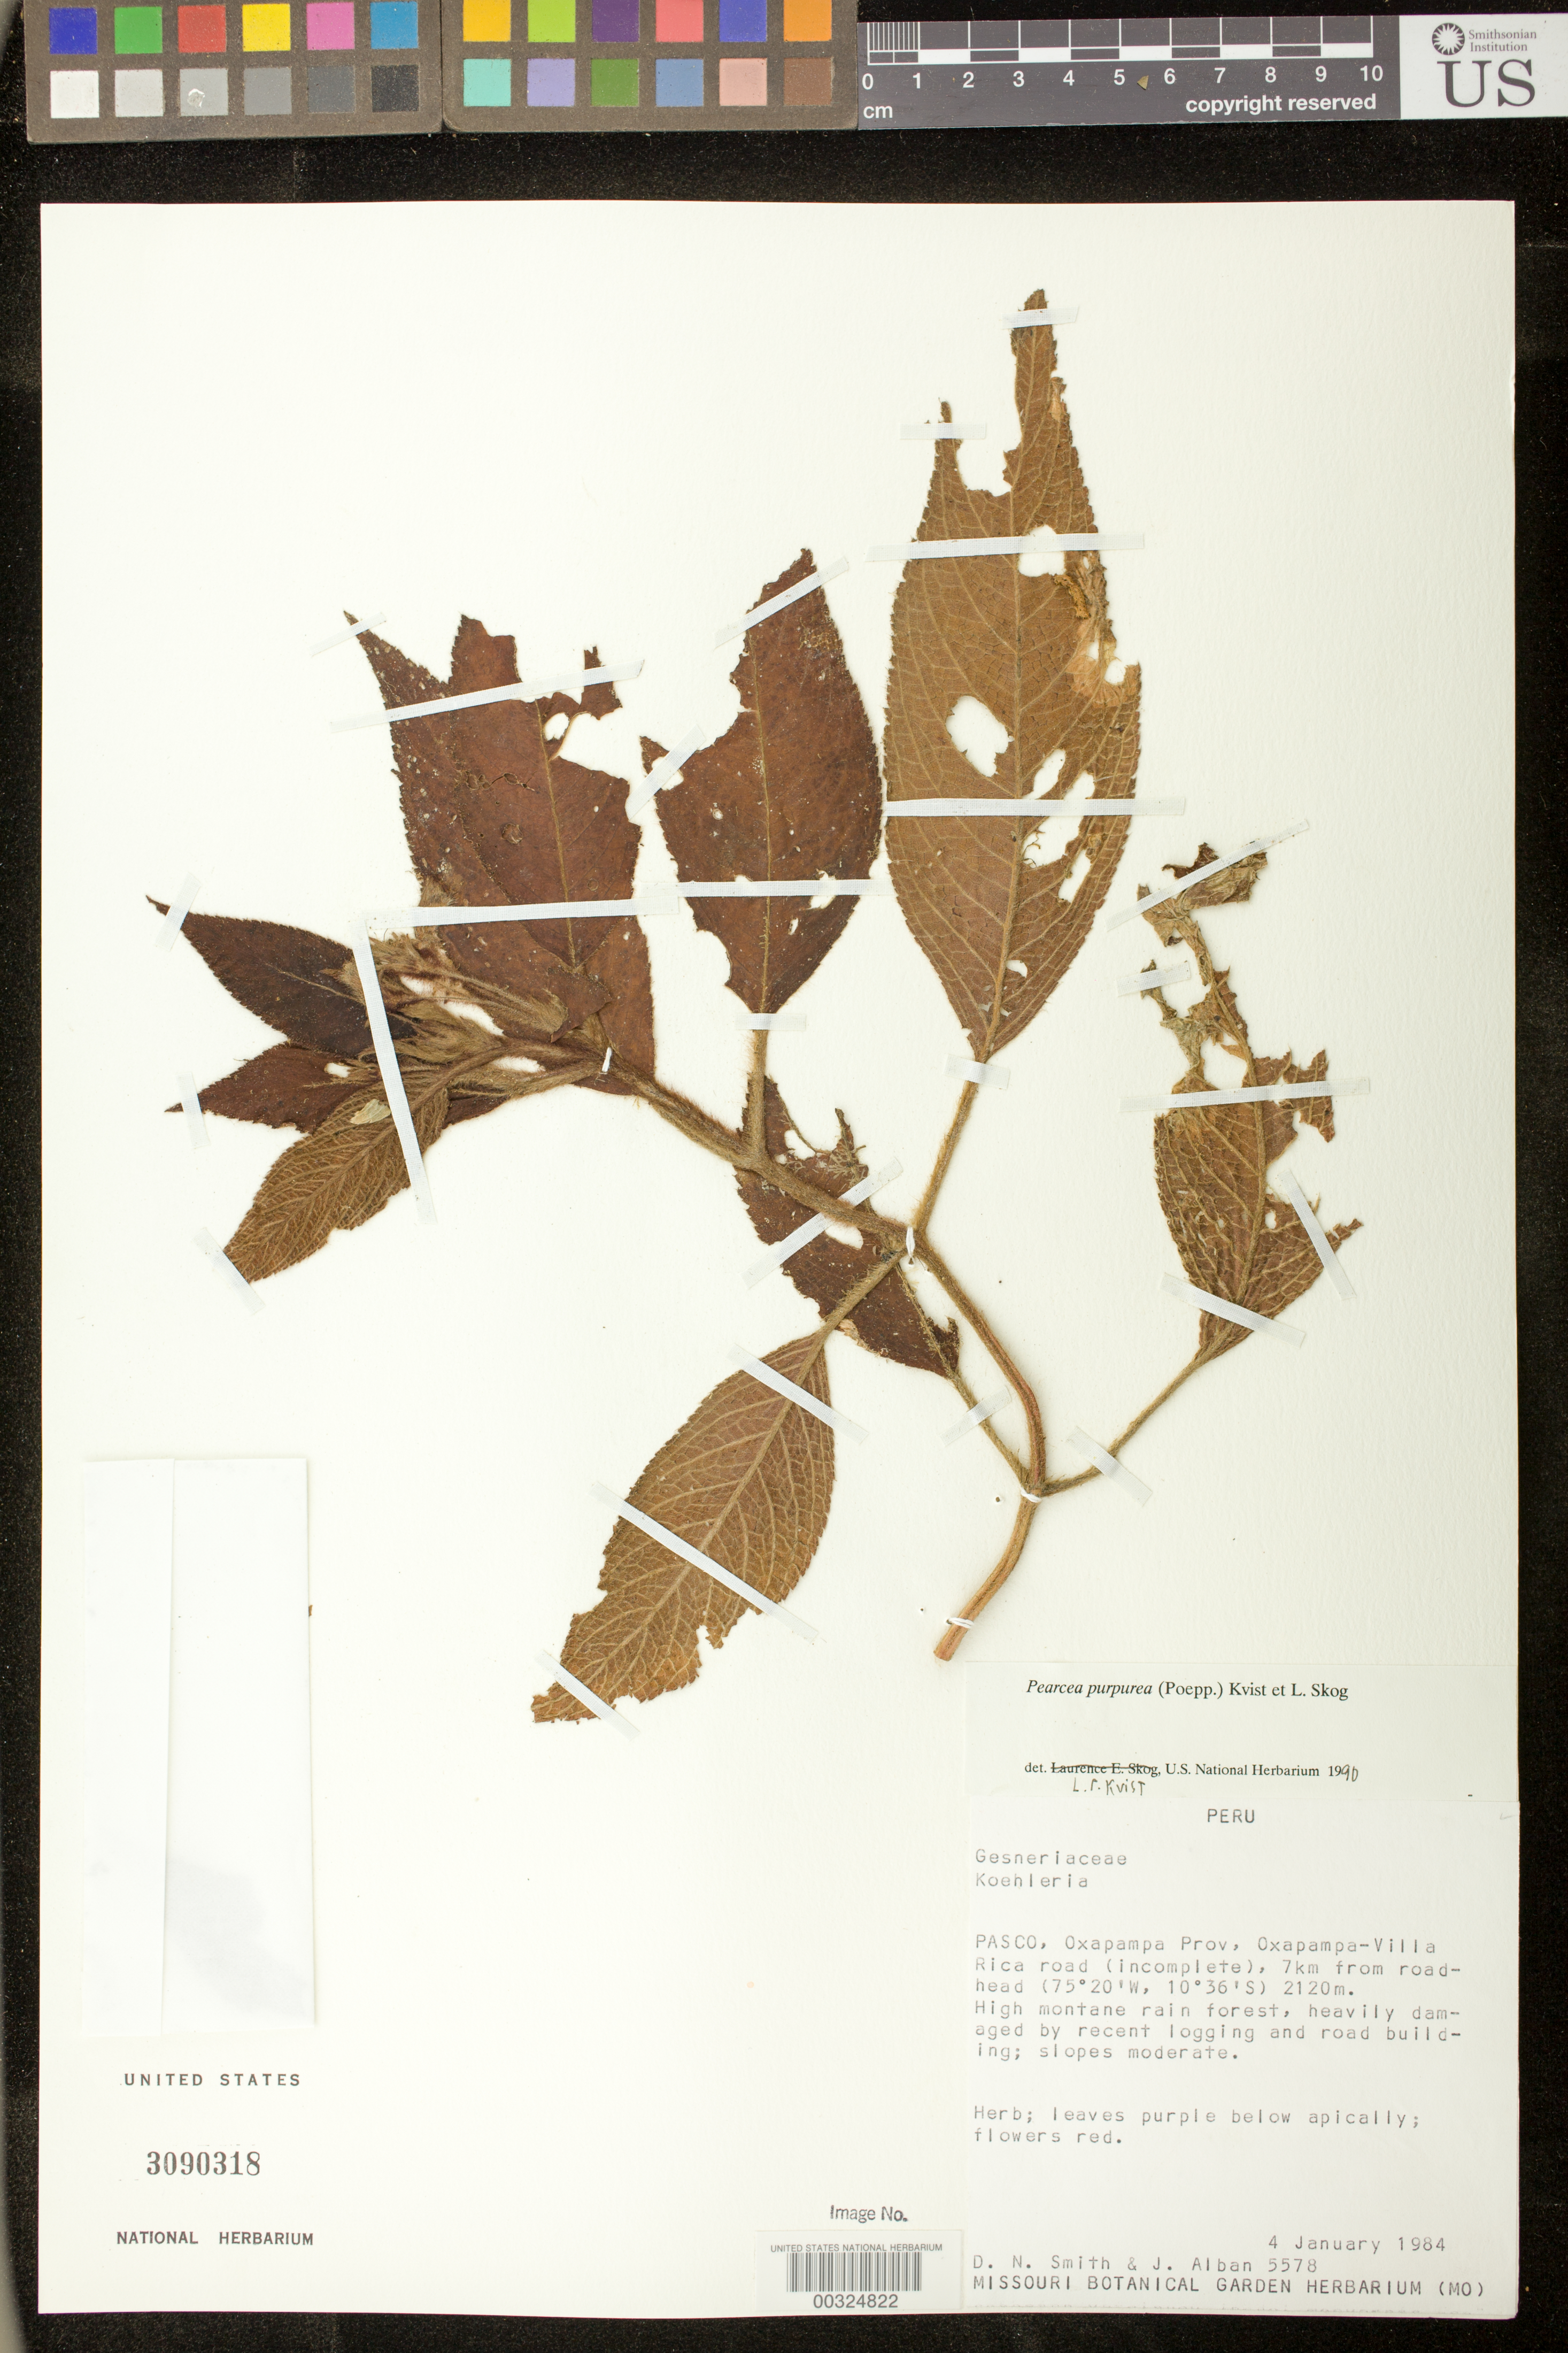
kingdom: Plantae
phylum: Tracheophyta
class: Magnoliopsida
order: Lamiales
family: Gesneriaceae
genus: Pearcea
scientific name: Pearcea purpurea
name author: (Poepp.) L.P. Kvist & L.E. Skog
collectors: D. Smith & J. Alban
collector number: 5578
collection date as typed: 04 Jan 1984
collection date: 1984-01-04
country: Peru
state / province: Pasco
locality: Prov. Oxapampa; Oxapampa - Villa Rica road (incomplete), 7 km from roadhead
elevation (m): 2120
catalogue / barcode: US 3090318